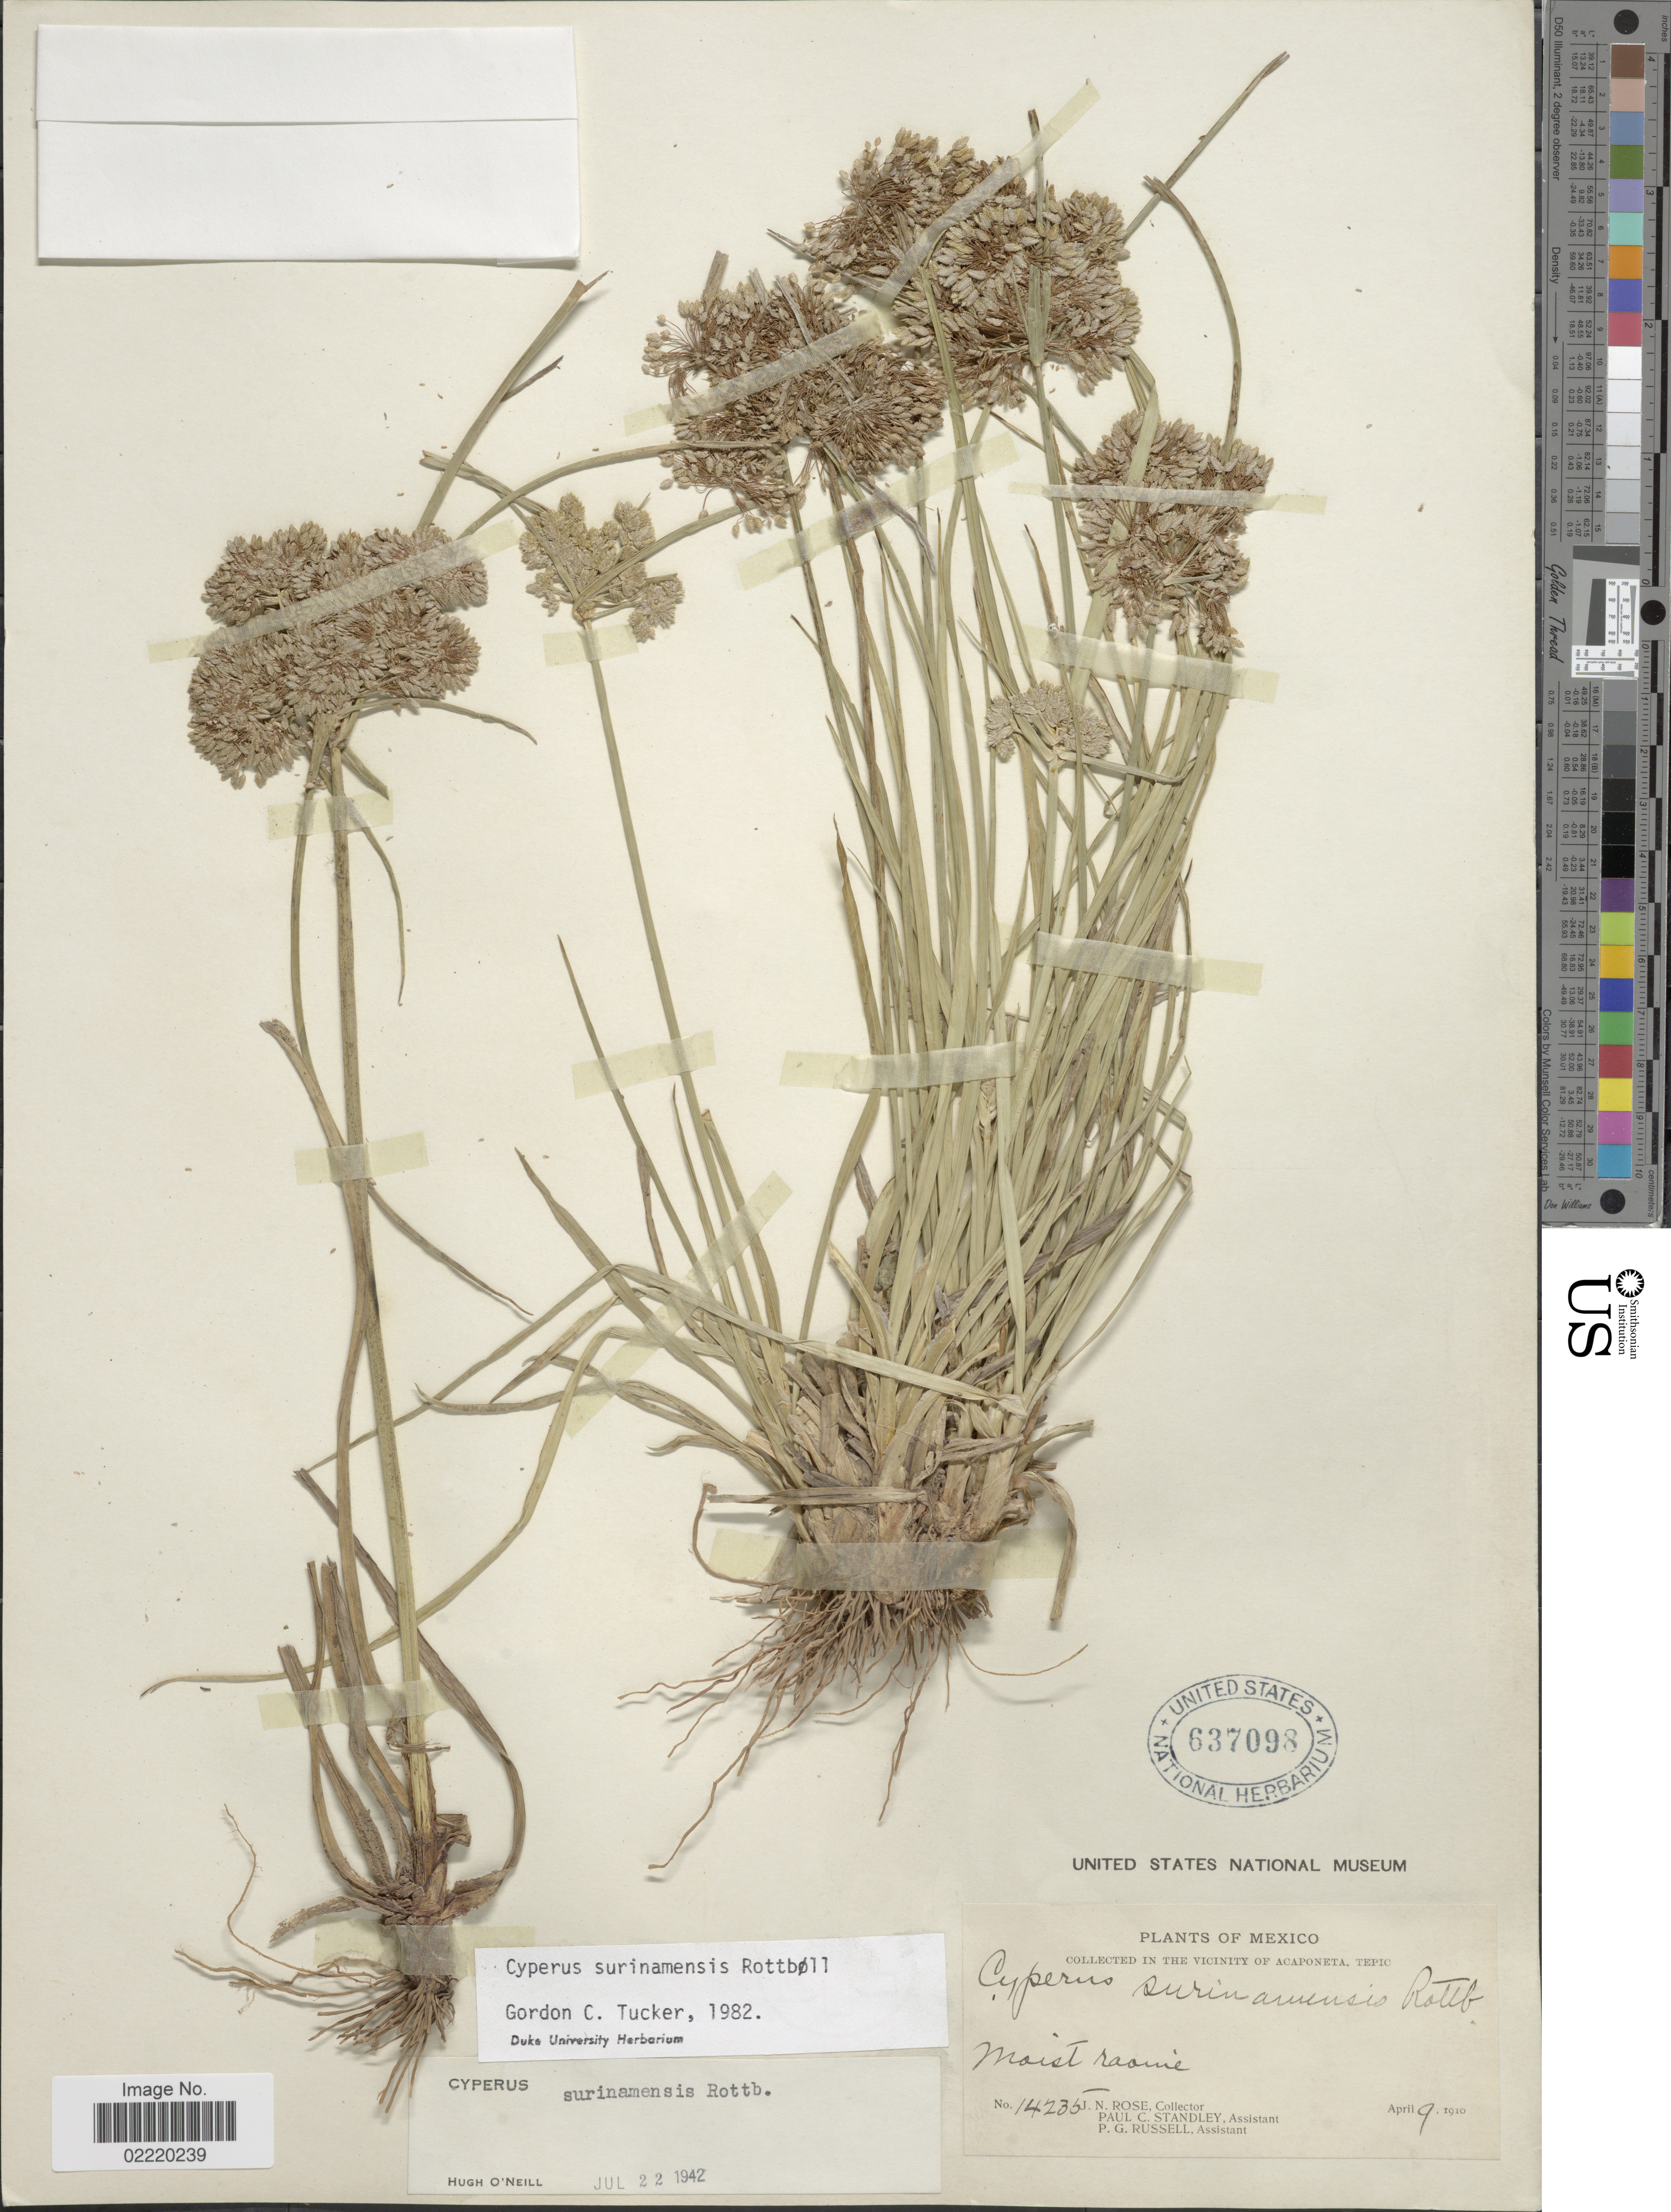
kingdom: Plantae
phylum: Tracheophyta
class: Liliopsida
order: Poales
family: Cyperaceae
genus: Cyperus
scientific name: Cyperus surinamensis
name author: Rottb.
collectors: J. N. Rose, P. C. Standley & P. G. Russell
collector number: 14235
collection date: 1910-04-09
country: Mexico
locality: In the vicinity of Acaponeta, Tepic, moist ravine.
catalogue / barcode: US 637098